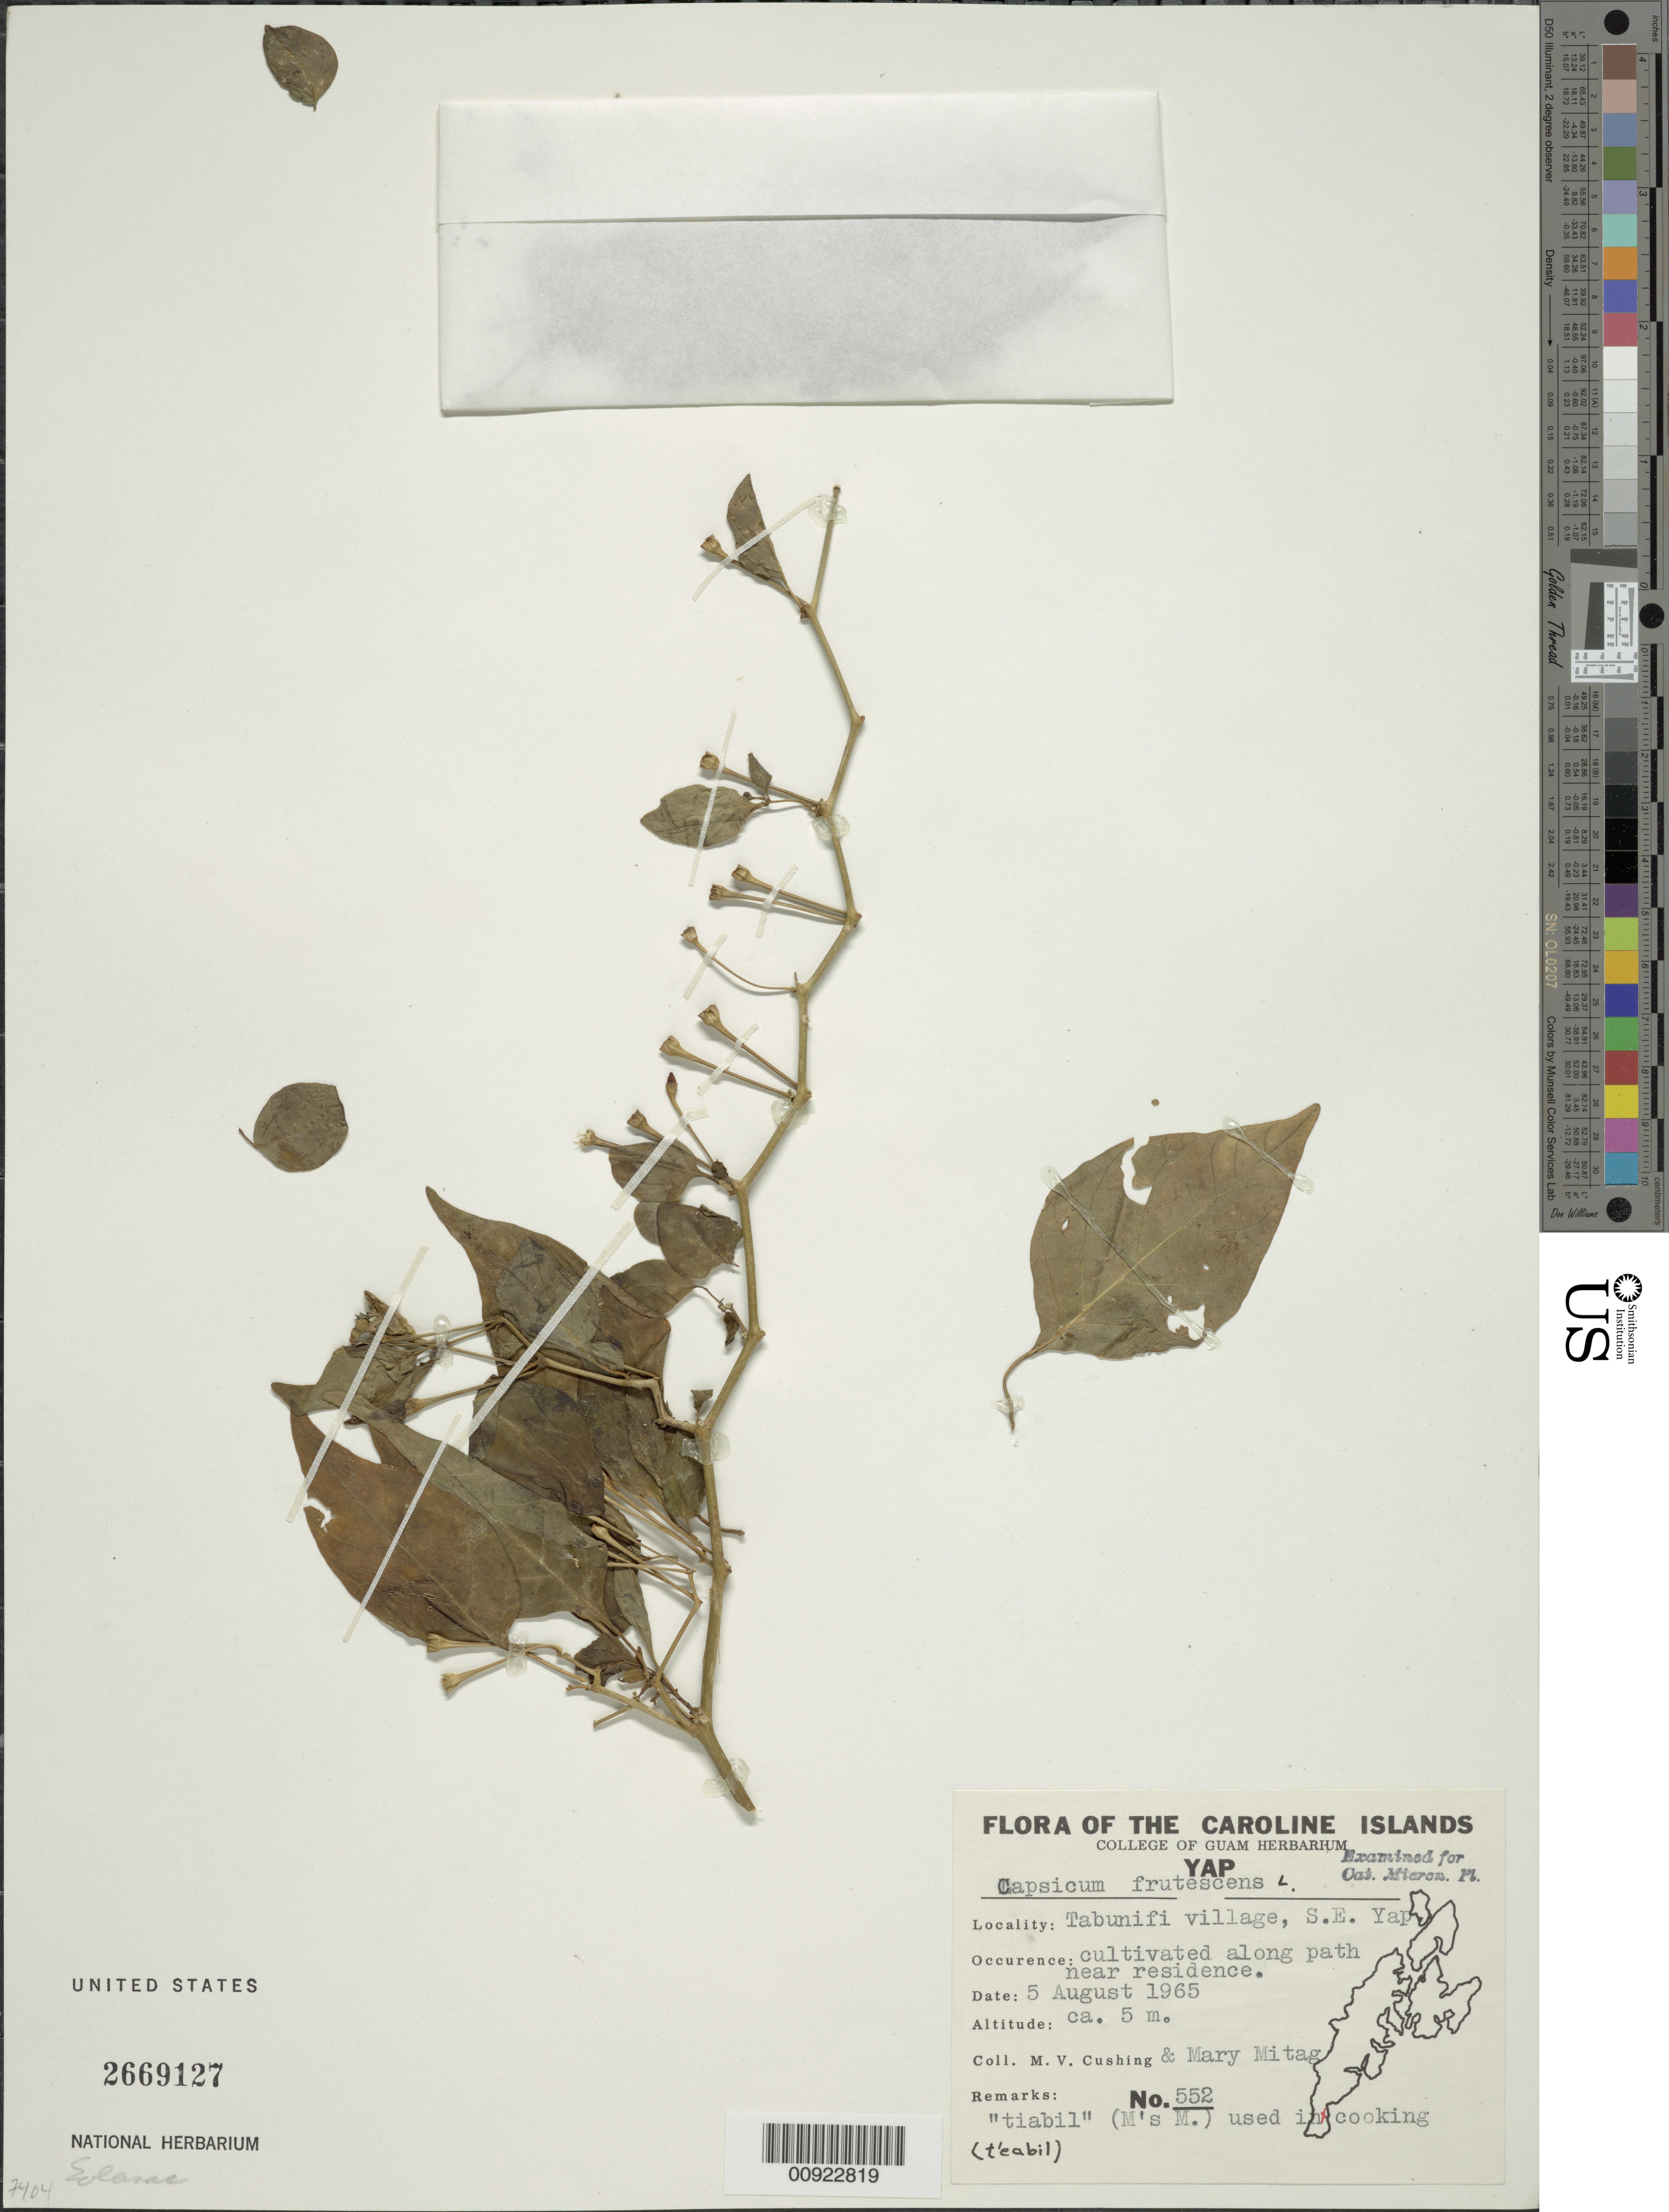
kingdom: Plantae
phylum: Tracheophyta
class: Magnoliopsida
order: Solanales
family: Solanaceae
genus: Capsicum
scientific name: Capsicum frutescens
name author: L.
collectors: M. V. Cushing & M. Mitag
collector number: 552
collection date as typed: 05 Aug 1965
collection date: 1965-08-05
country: Micronesia, Federated States of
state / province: Yap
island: Yap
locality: Tabunifi village, S.E. Yap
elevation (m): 5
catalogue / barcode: US 2669127